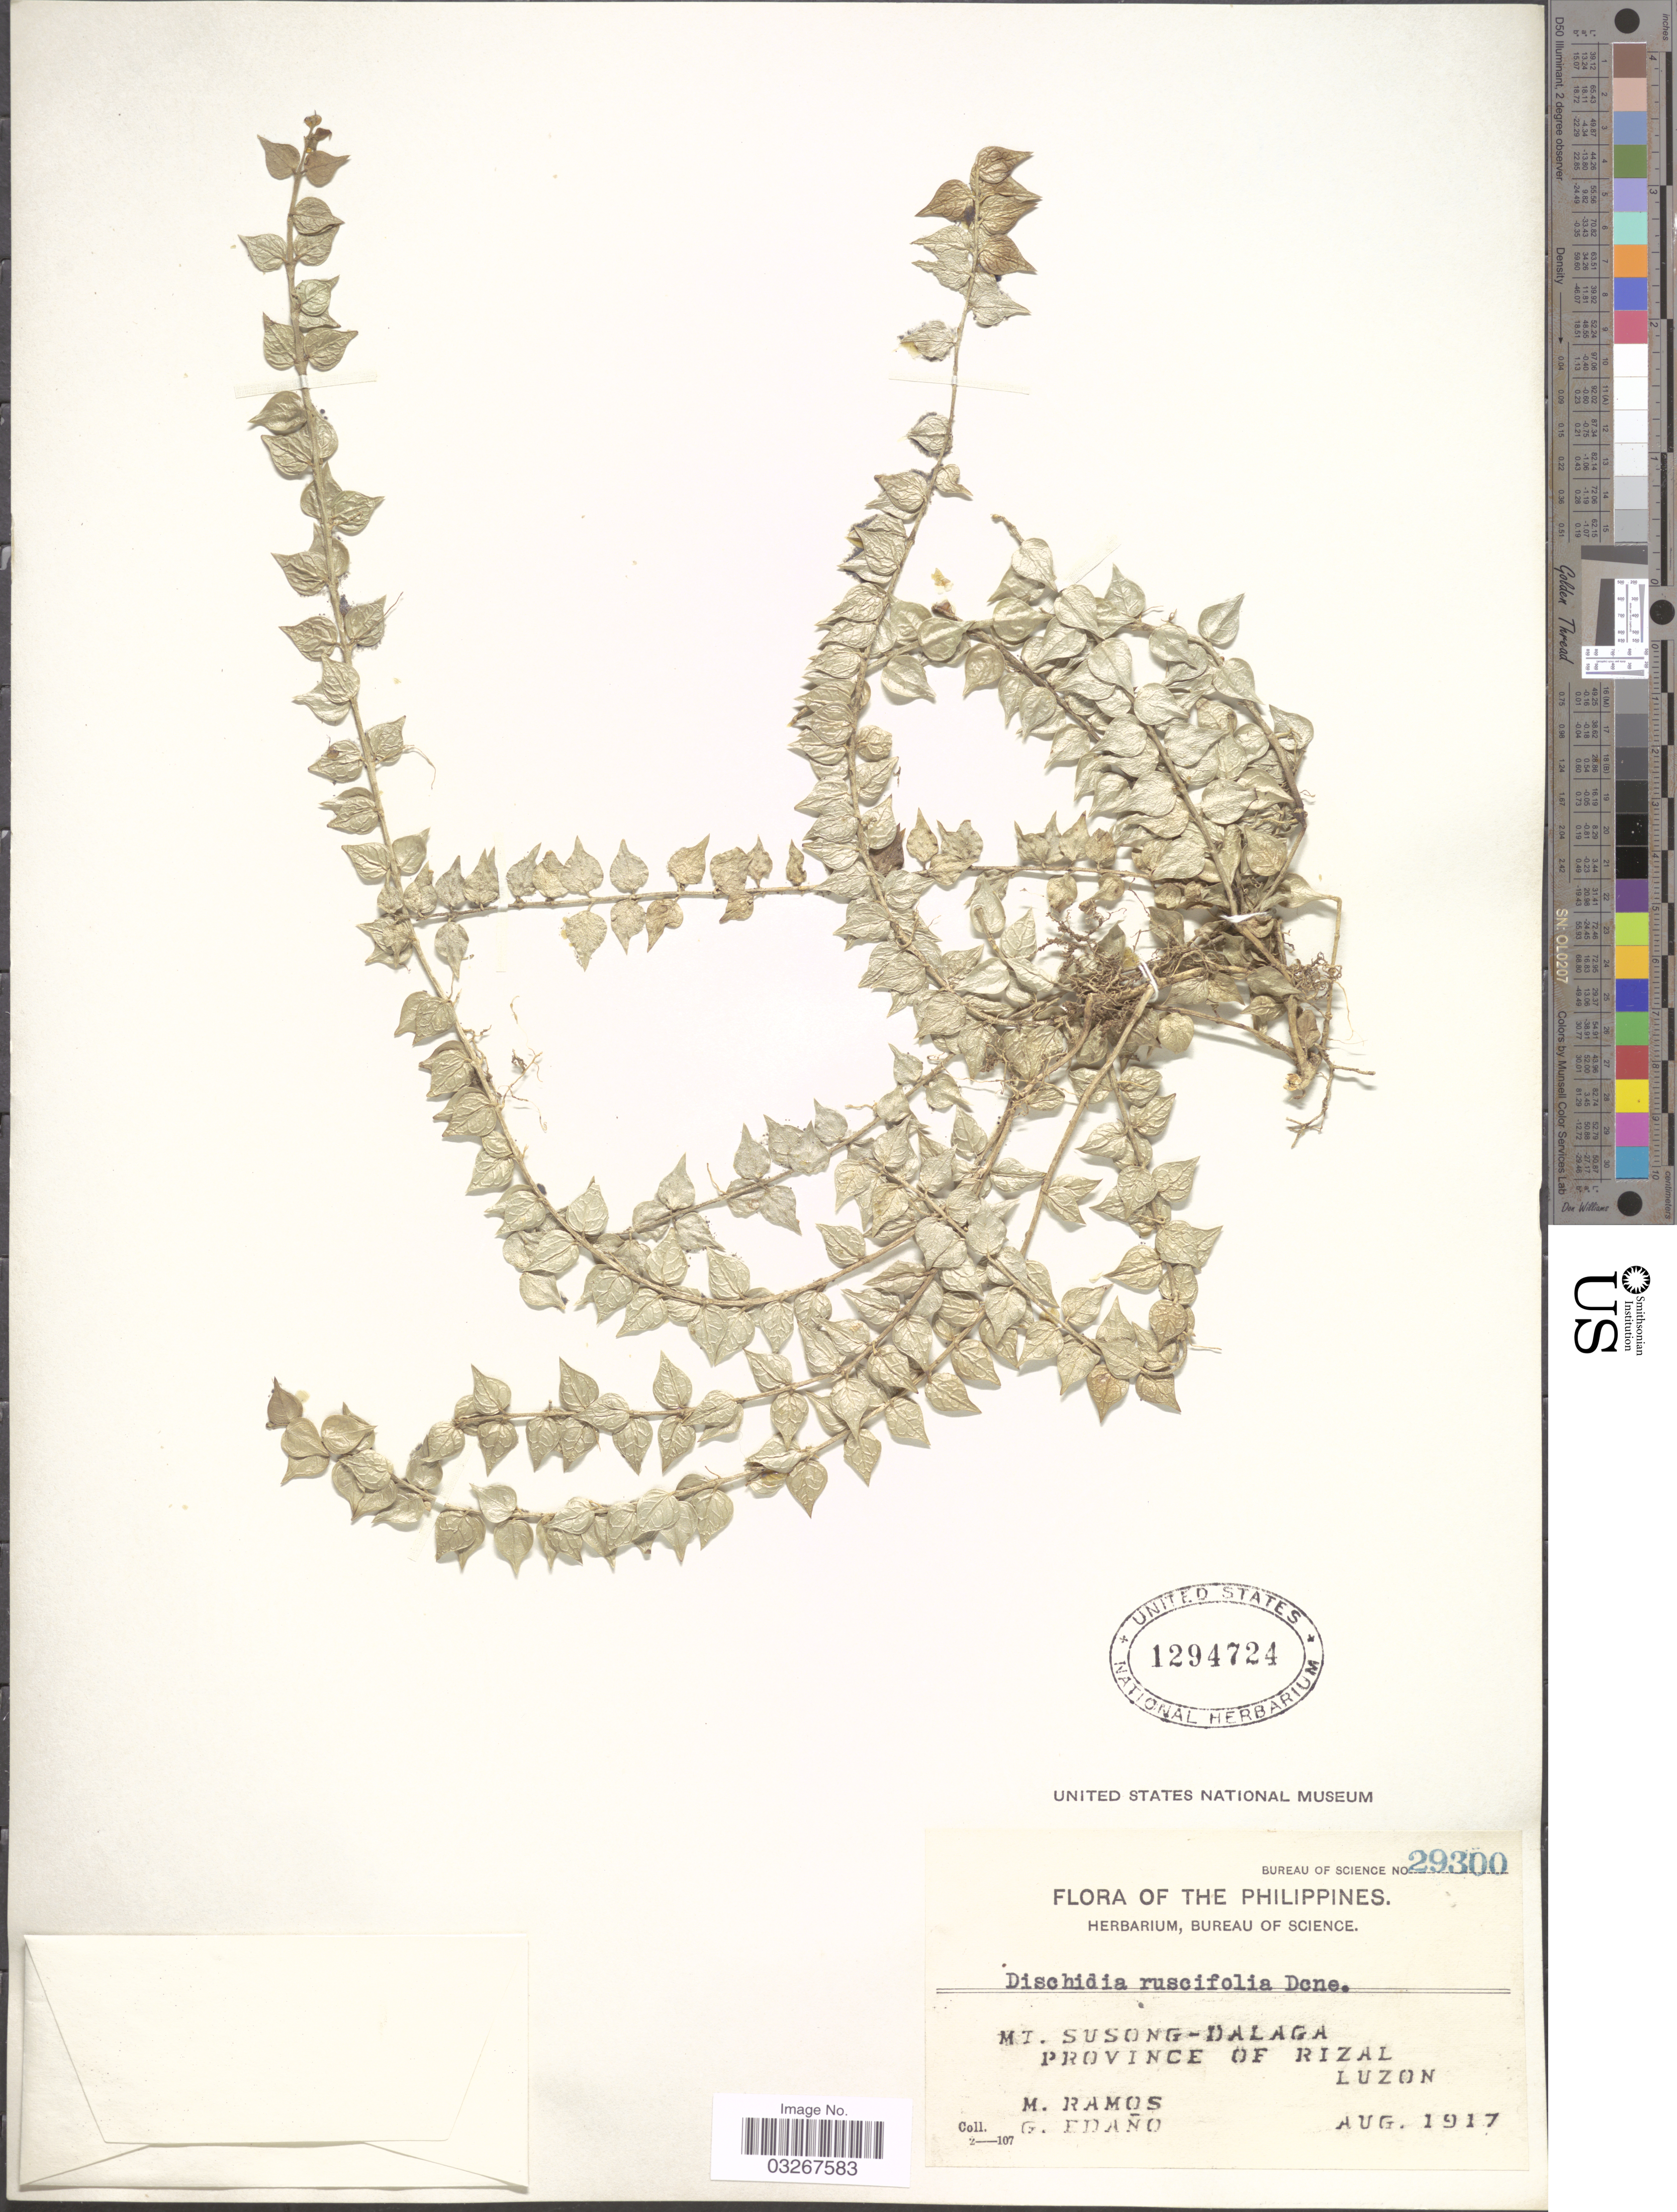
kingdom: Plantae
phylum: Tracheophyta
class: Magnoliopsida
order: Gentianales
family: Apocynaceae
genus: Dischidia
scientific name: Dischidia ruscifolia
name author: Decne. ex Becc.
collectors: M. Ramos & G. Edaño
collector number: Bureau of Science 29300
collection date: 1917-08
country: Philippines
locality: Mt. Susong-Dalaga, Province of Rizal, Luzon.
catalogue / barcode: US 1294724